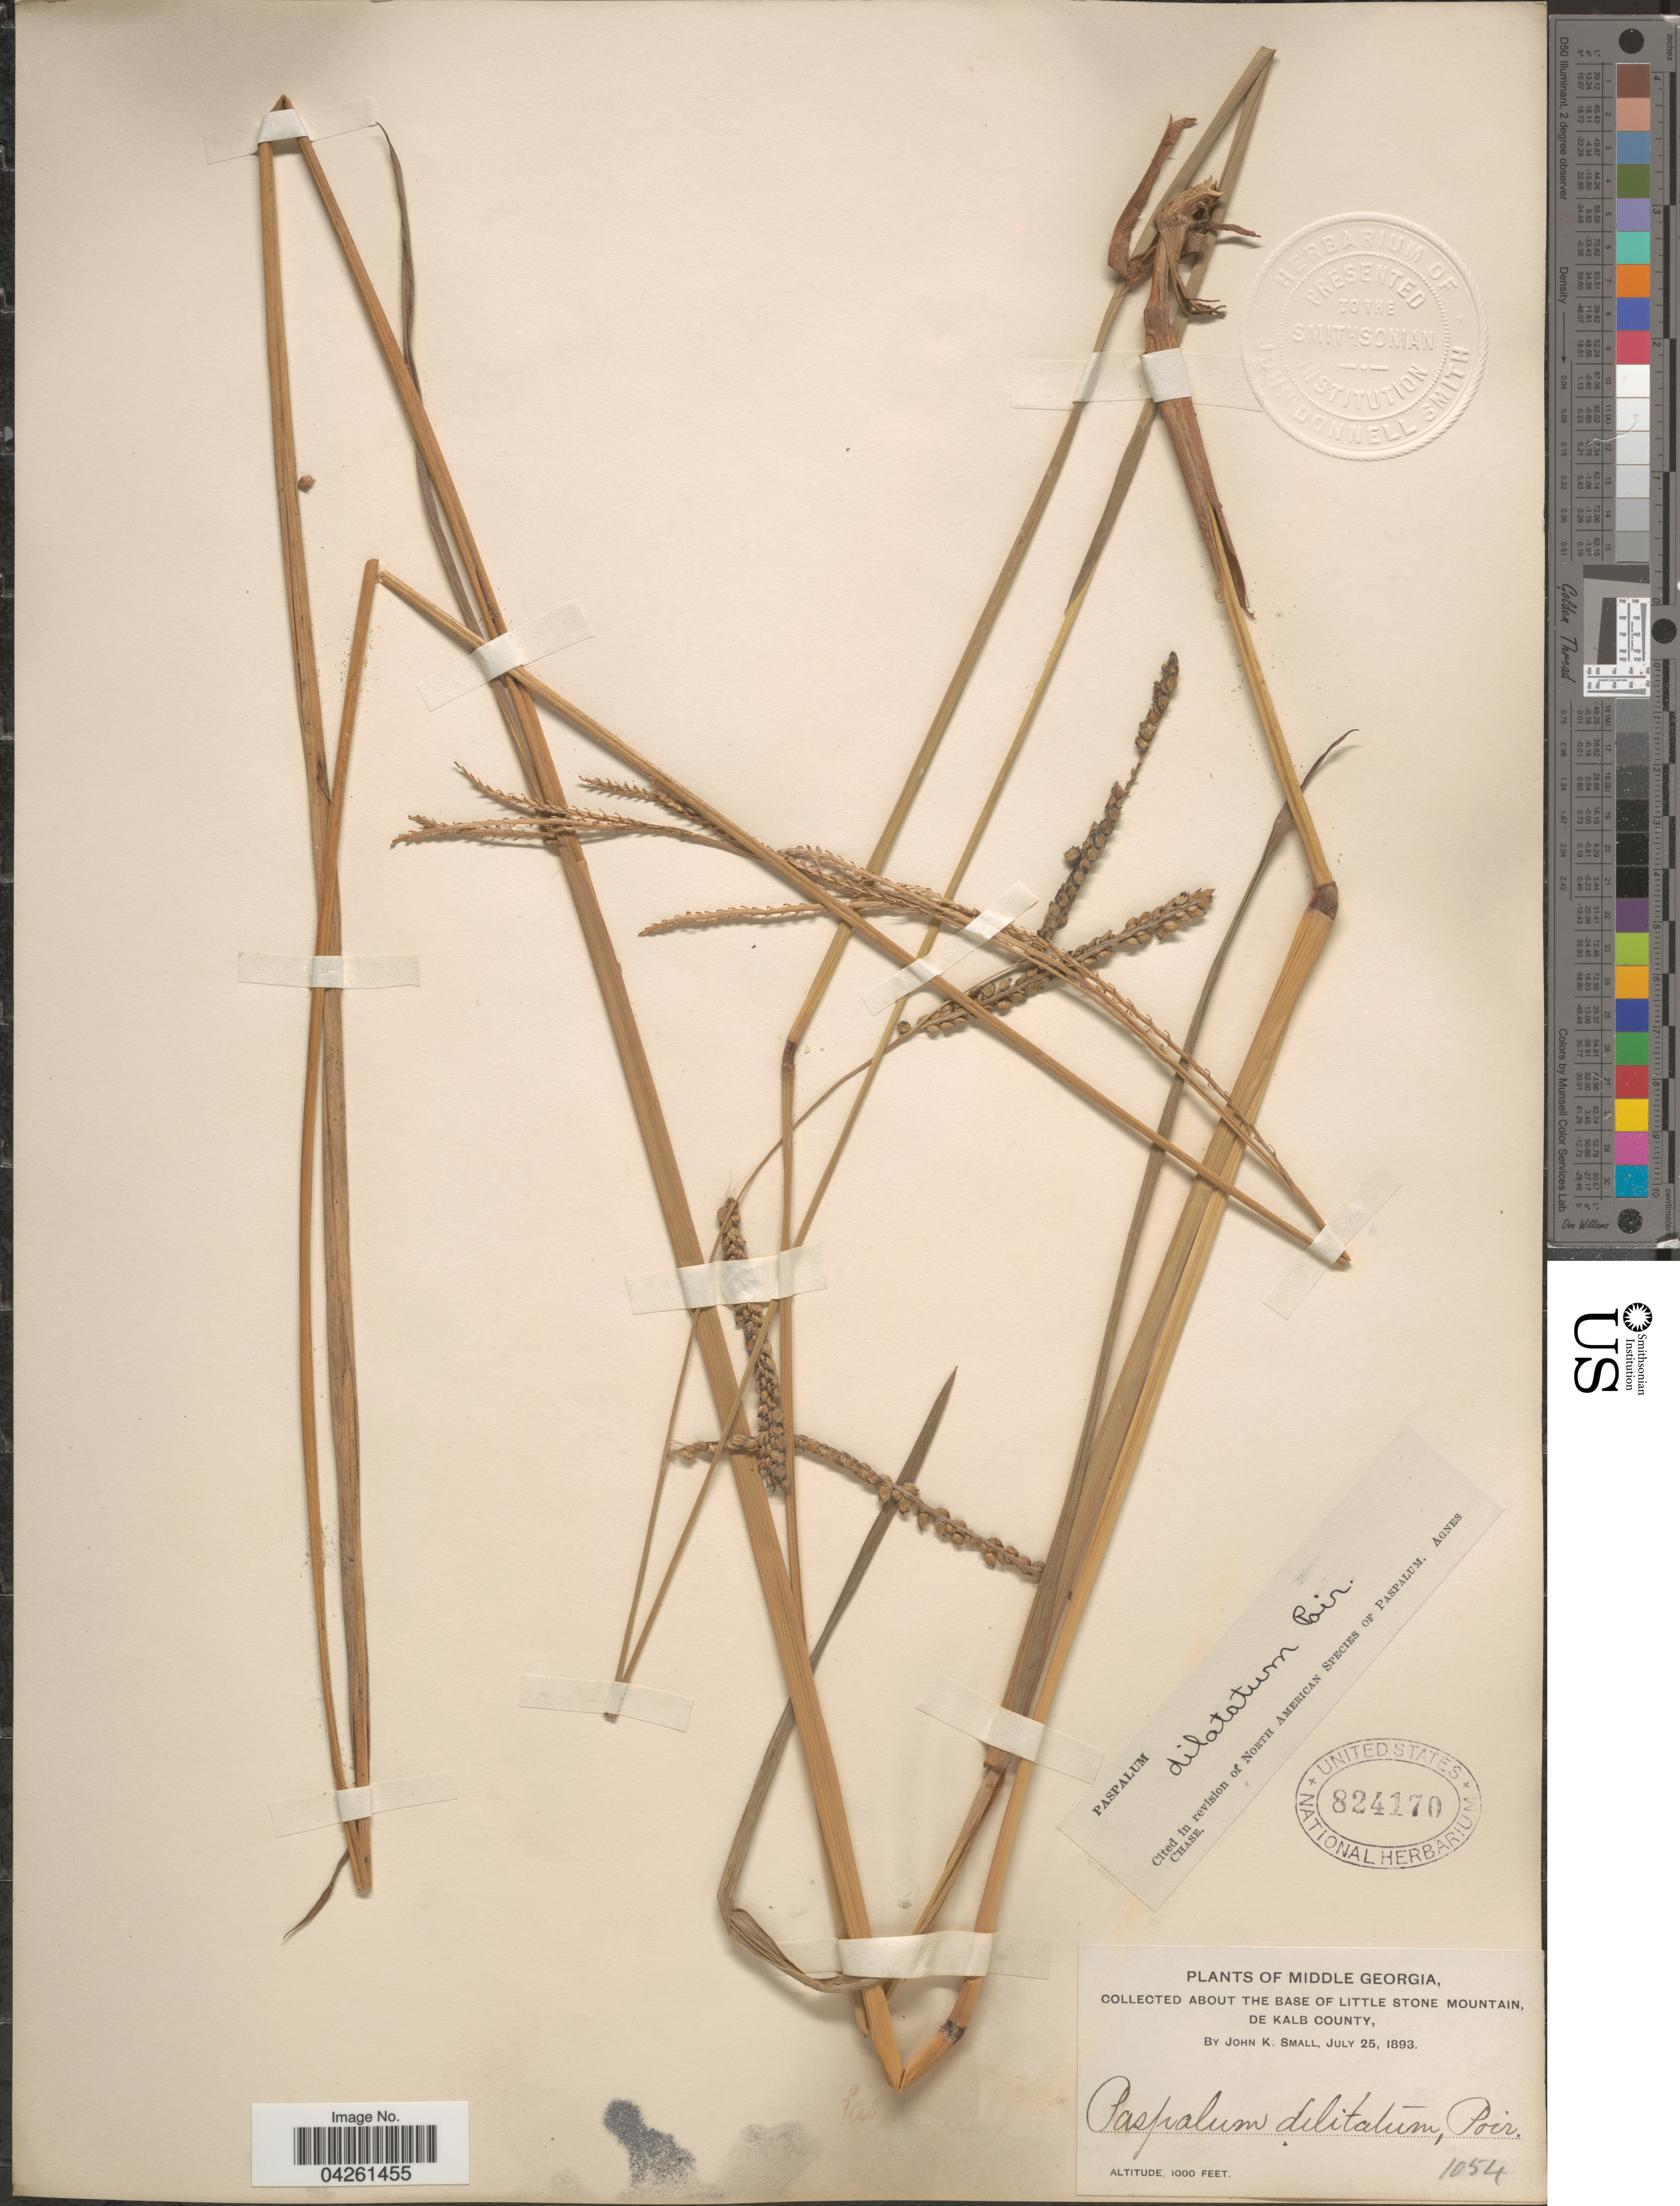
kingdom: Plantae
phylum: Tracheophyta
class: Liliopsida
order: Poales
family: Poaceae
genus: Paspalum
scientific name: Paspalum dilatatum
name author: Poir.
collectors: J. K. Small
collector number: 1054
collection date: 1893-07-25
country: United States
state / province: Georgia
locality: Middle Georgia. About the base of Little Stone Mountain, De Kalb County.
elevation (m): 305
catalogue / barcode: US 824170